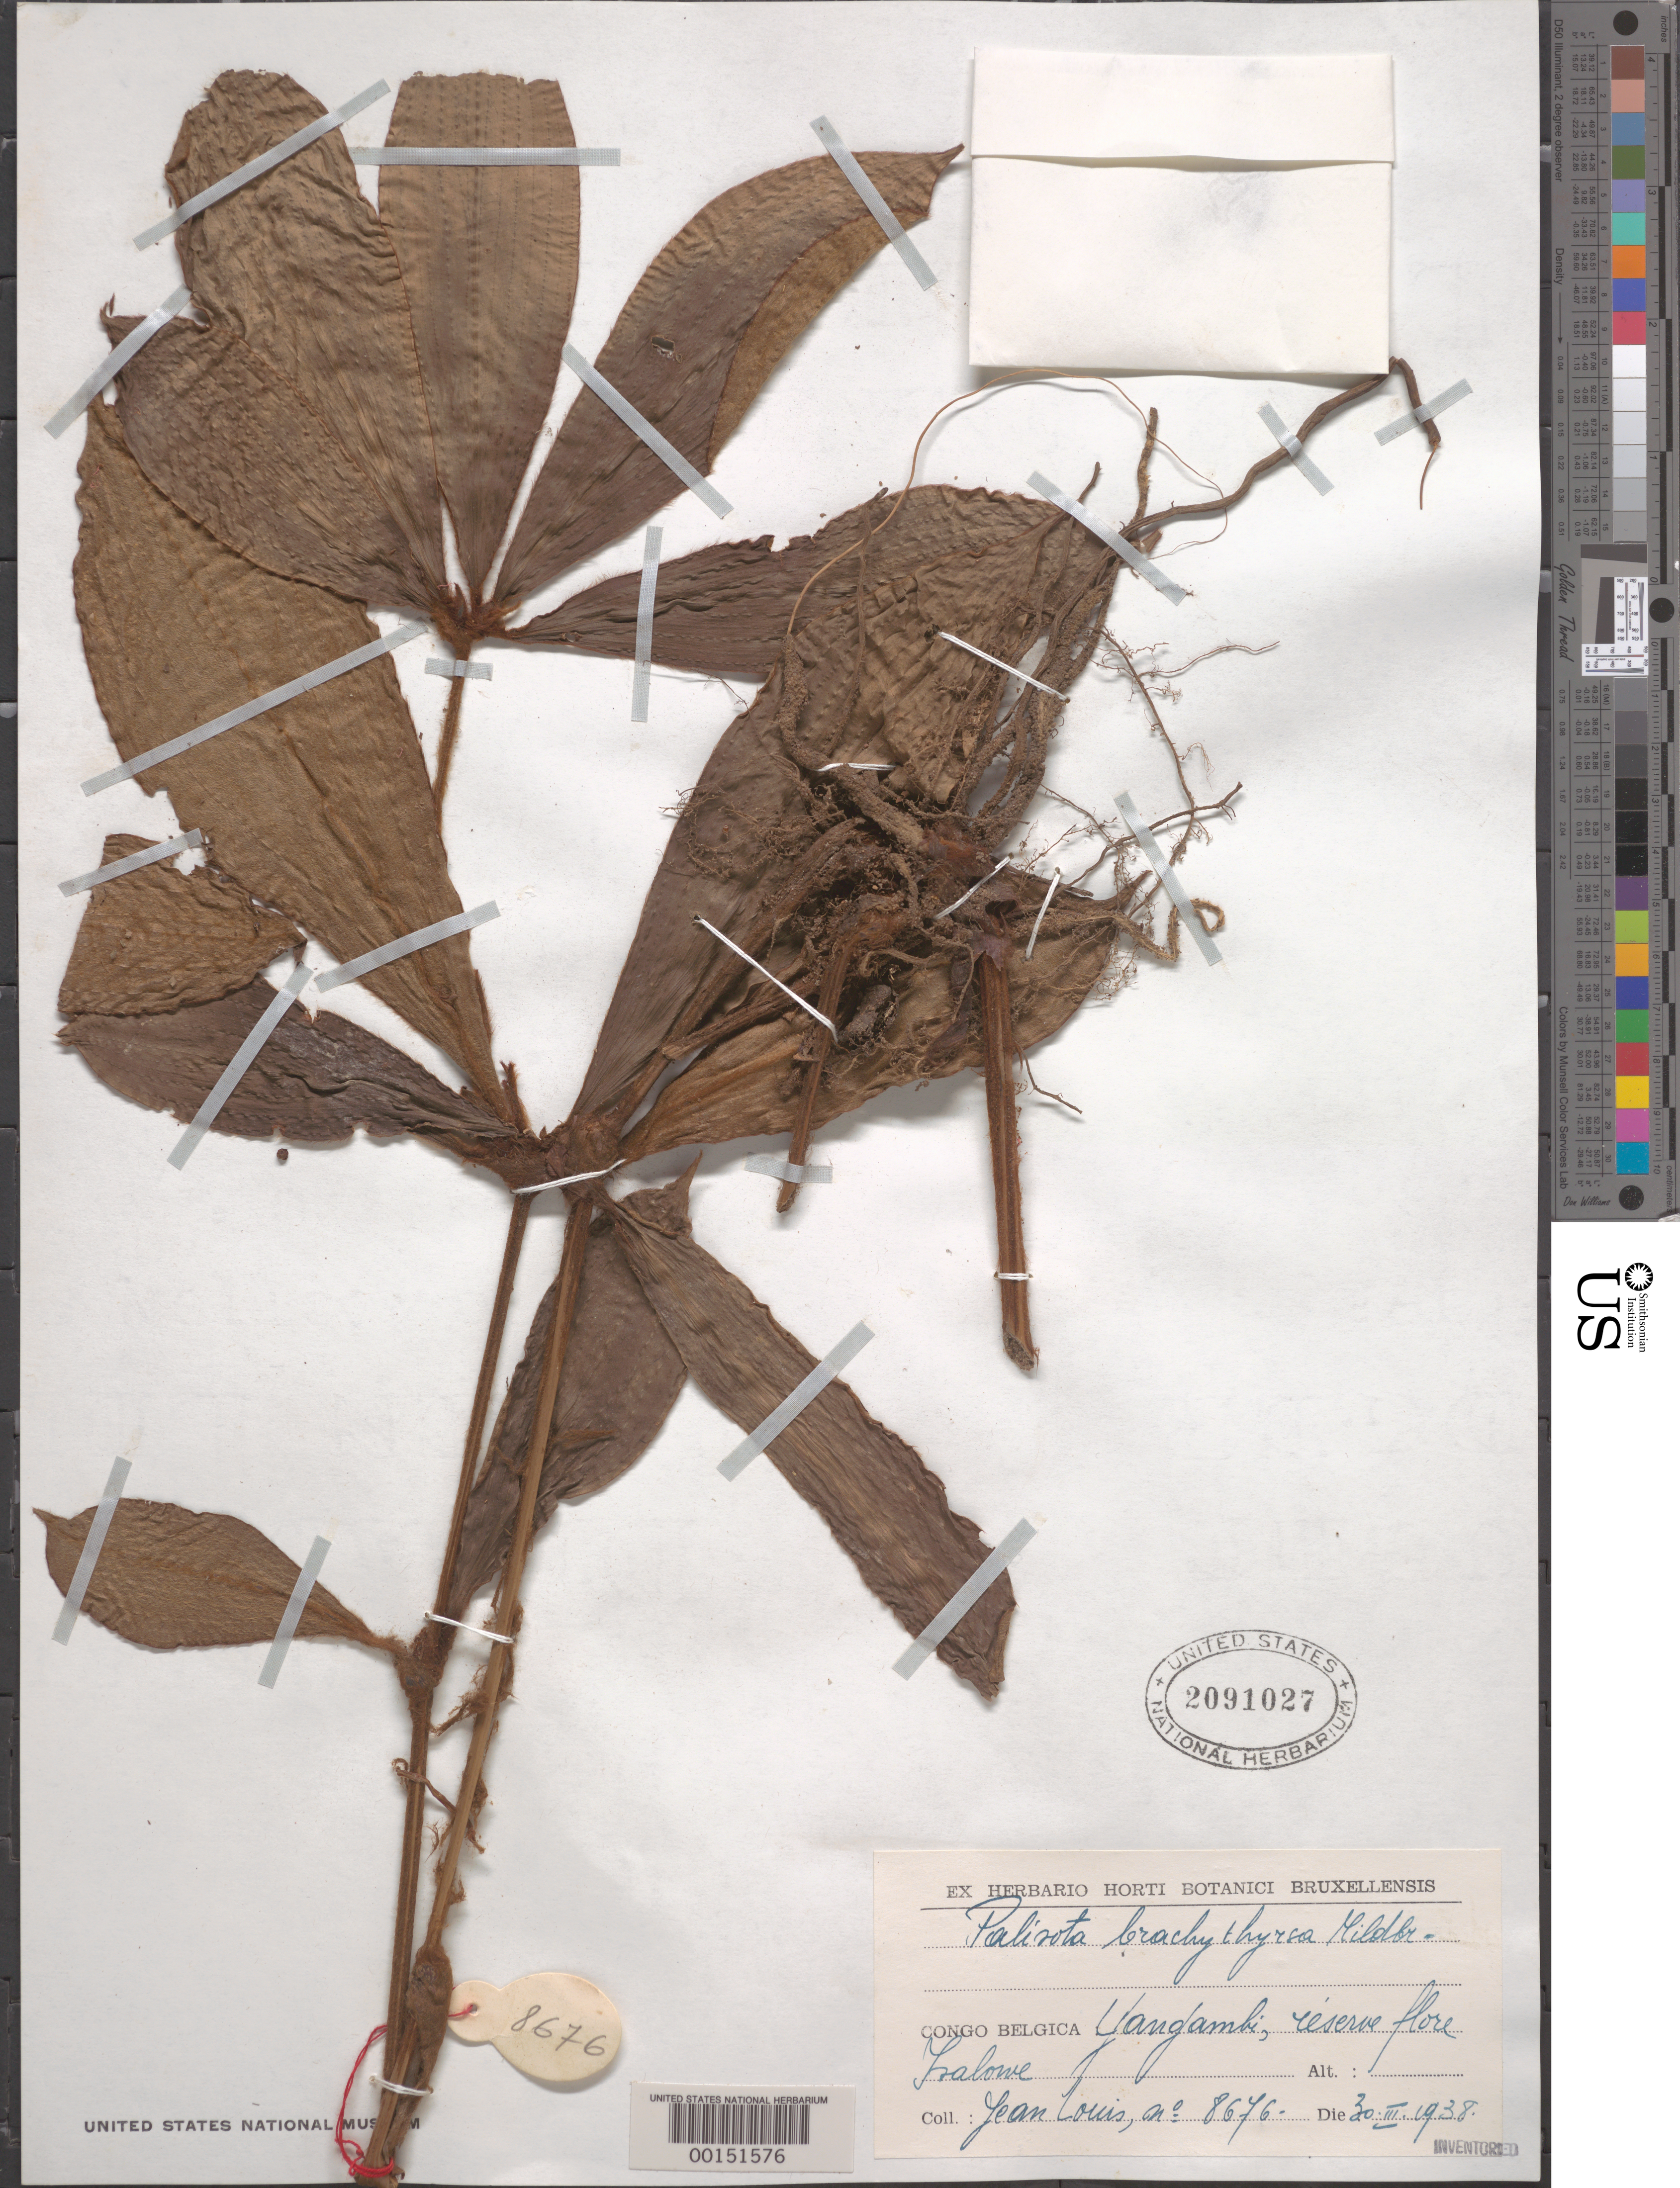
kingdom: Plantae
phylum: Tracheophyta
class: Liliopsida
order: Commelinales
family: Commelinaceae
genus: Palisota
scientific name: Palisota brachythyrsa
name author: Mildbr.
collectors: J. Louis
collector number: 8676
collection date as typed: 30 Mar 1938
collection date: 1938-03-30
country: Congo, Democratic Republic of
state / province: Tshopo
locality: Yangambi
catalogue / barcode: US 2091027